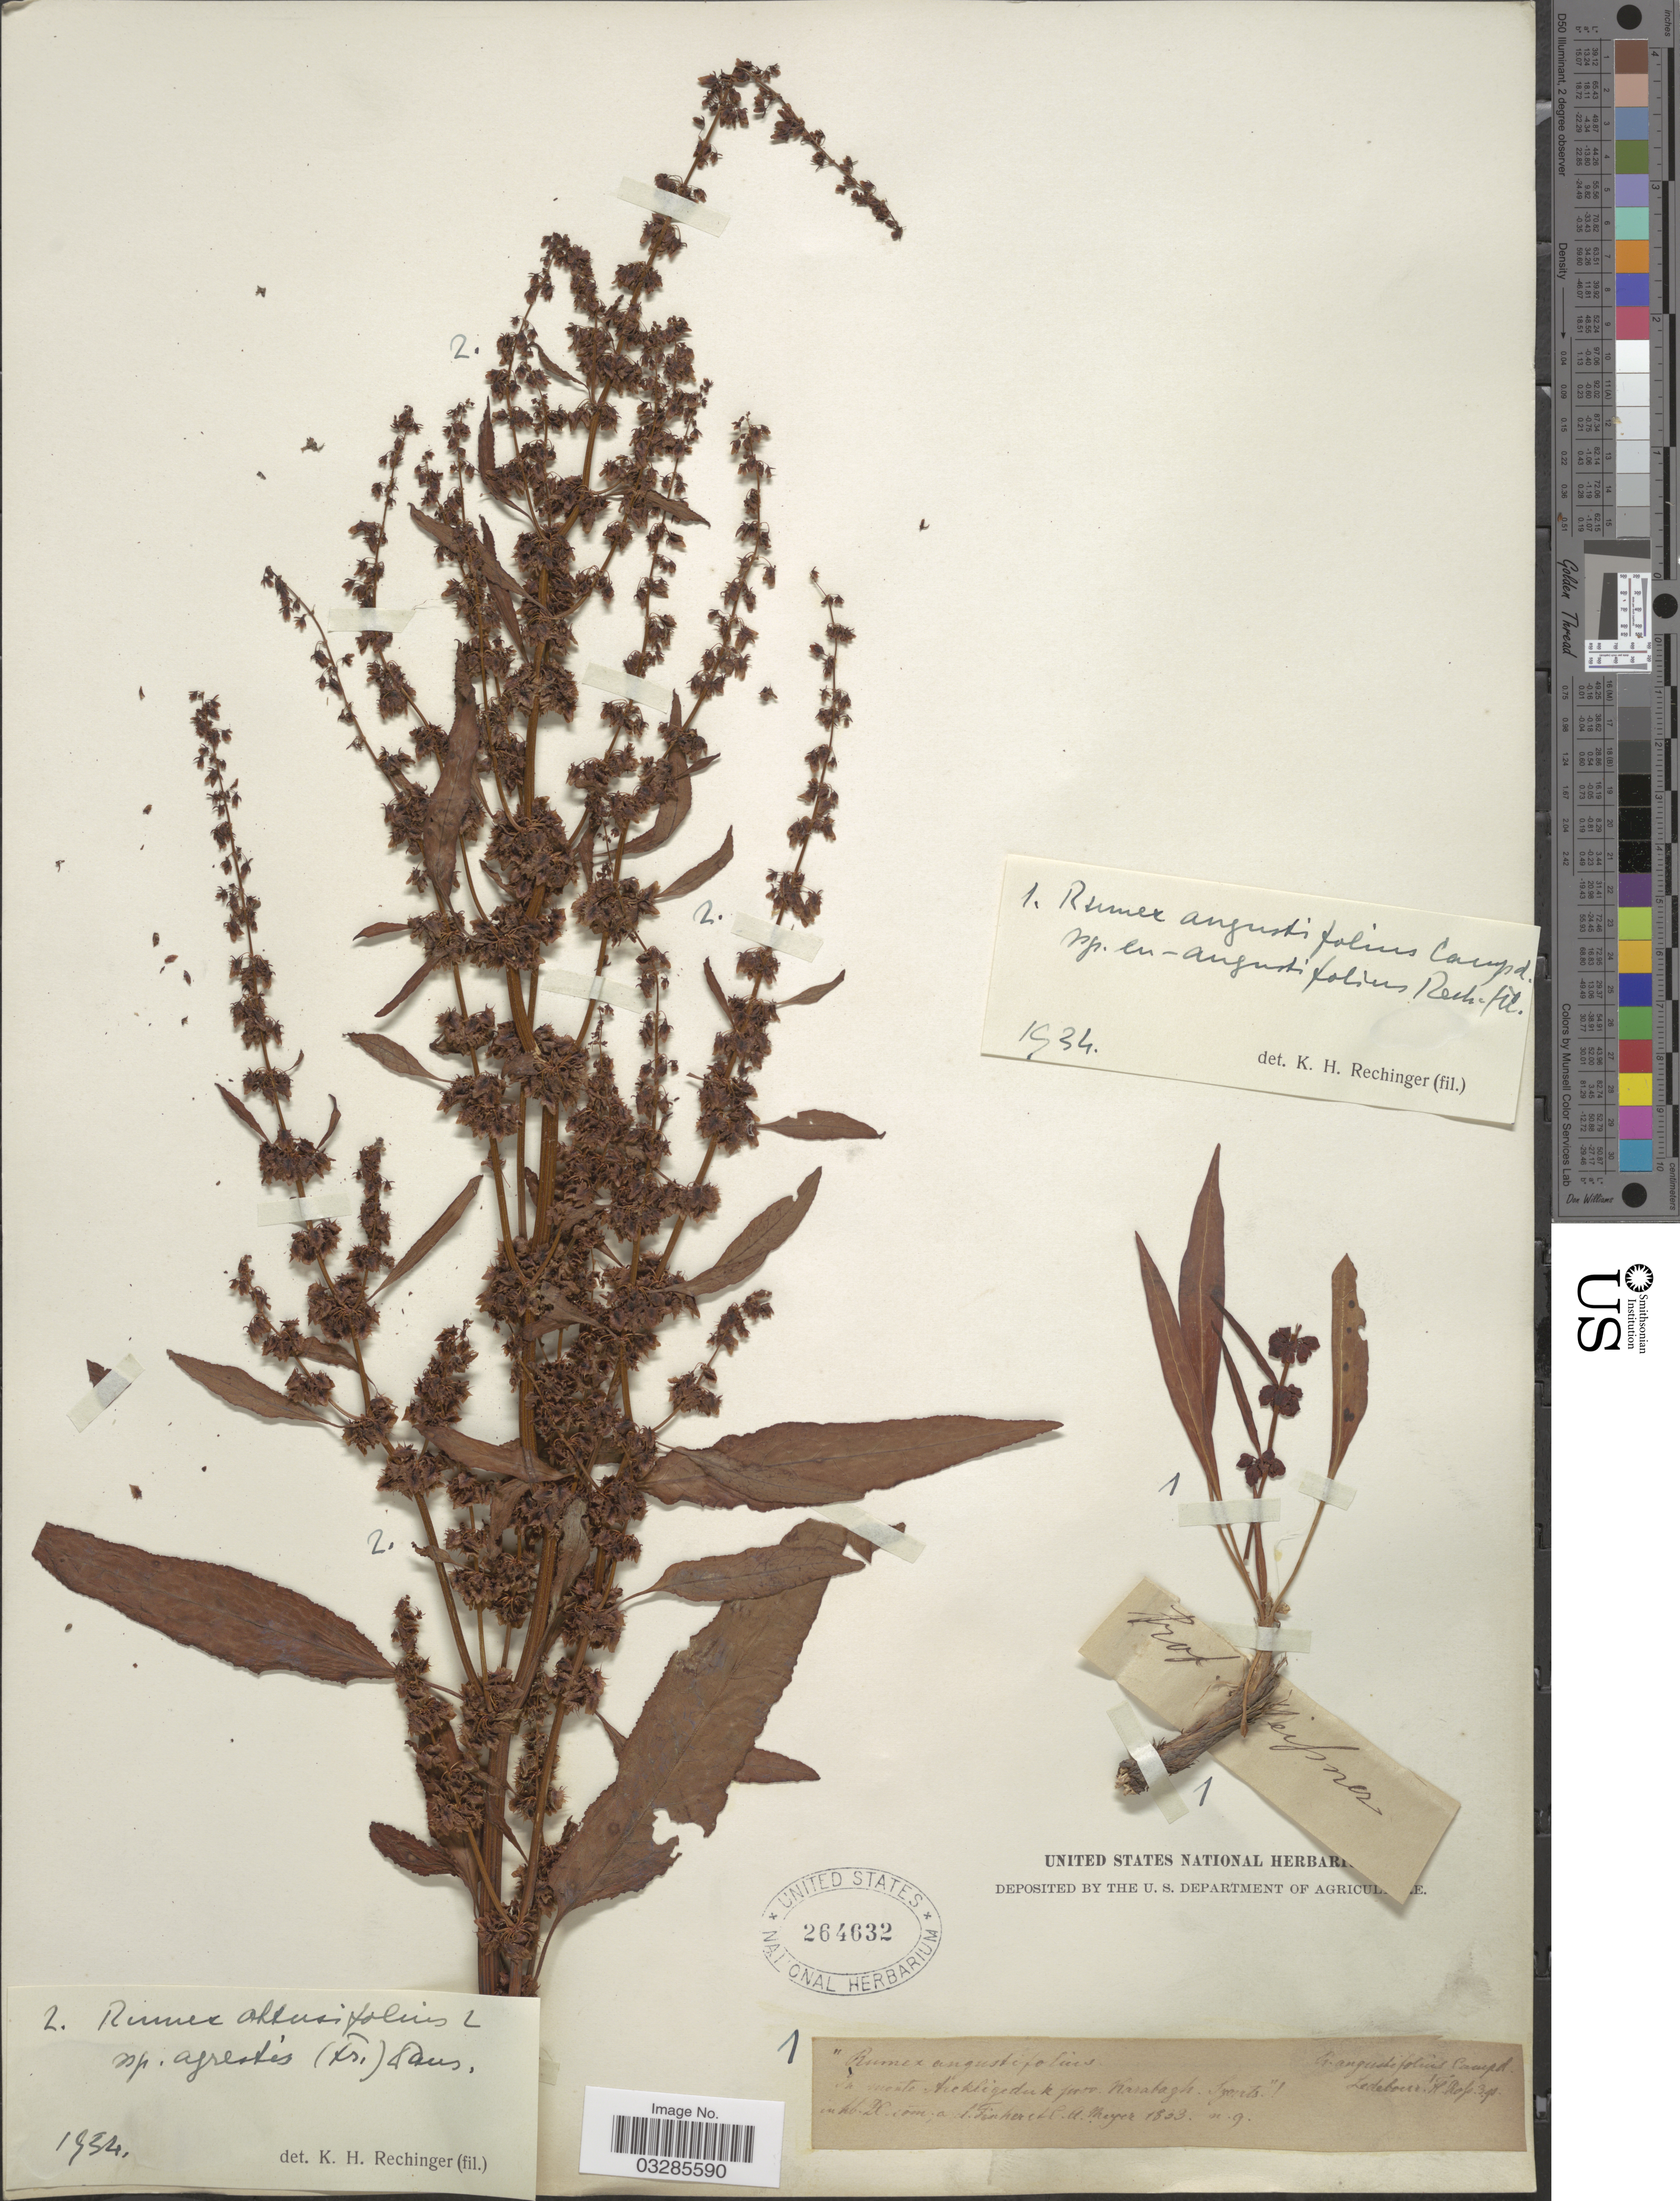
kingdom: Plantae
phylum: Tracheophyta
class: Magnoliopsida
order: Caryophyllales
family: Polygonaceae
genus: Rumex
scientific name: Rumex angustifolius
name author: Campd.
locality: Prov. Karabagh.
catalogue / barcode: US 264632